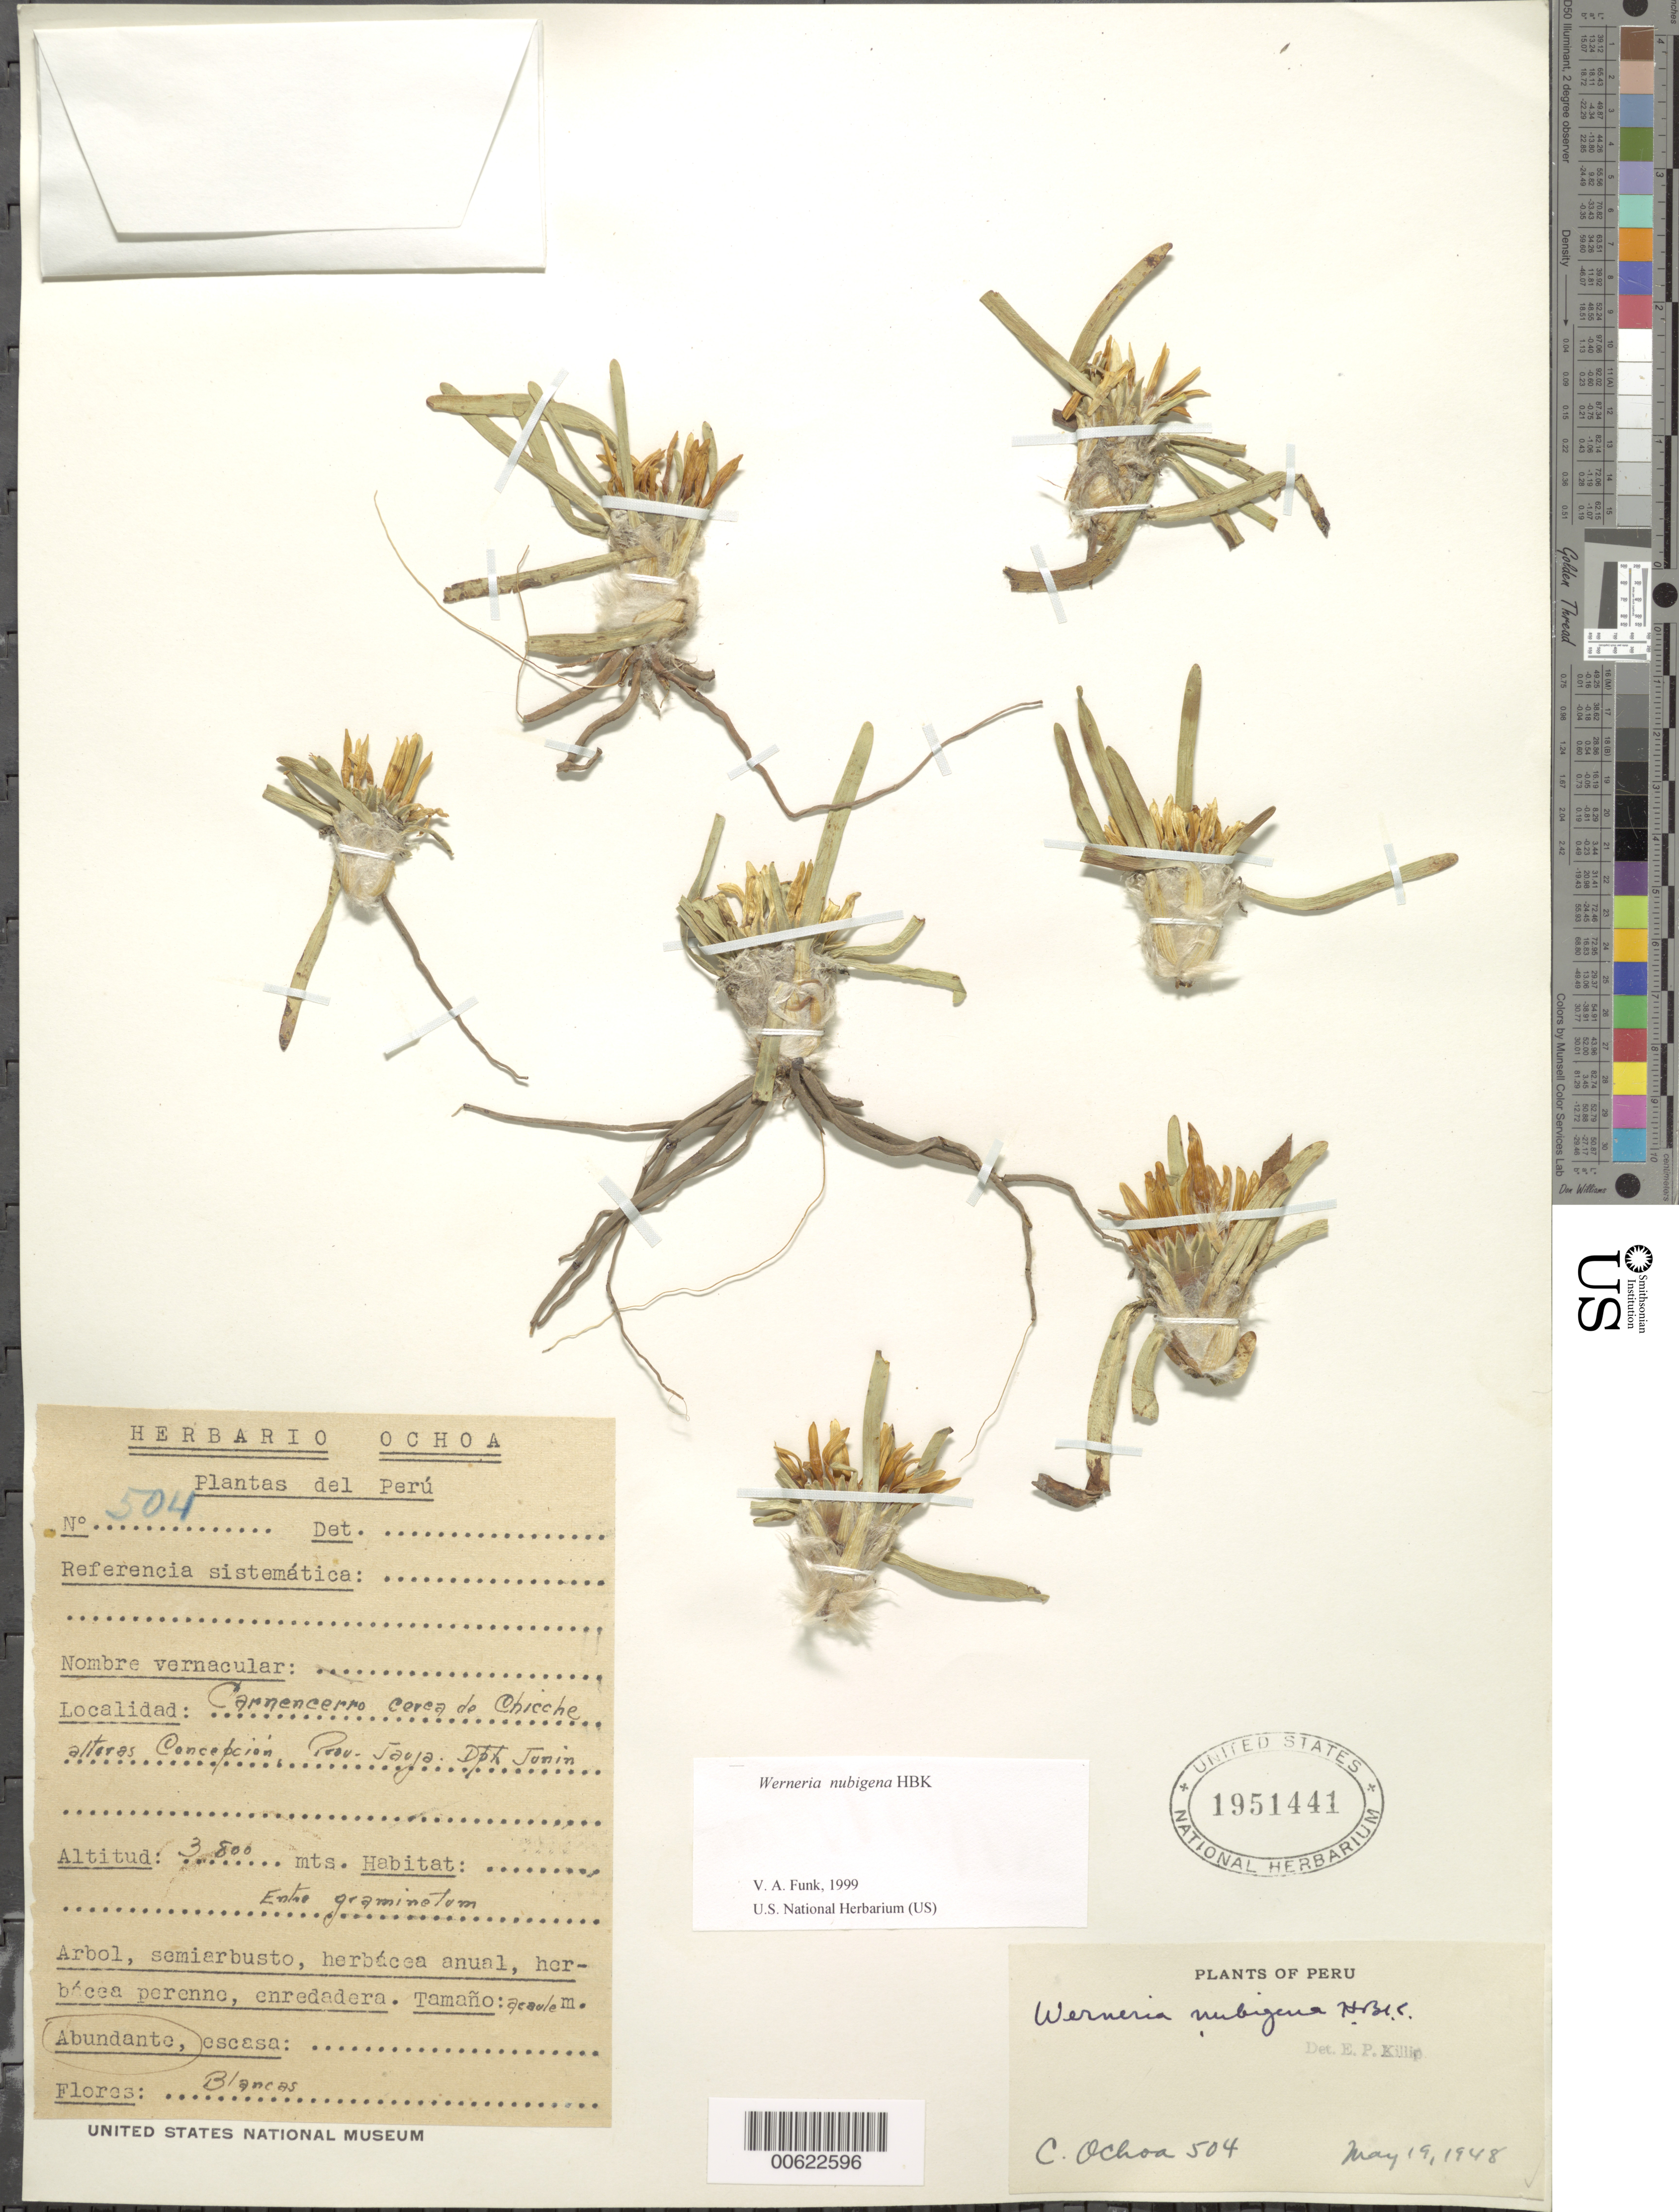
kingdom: Plantae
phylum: Tracheophyta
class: Magnoliopsida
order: Asterales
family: Asteraceae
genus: Werneria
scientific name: Werneria nubigena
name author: Kunth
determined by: Funk, Vicki A., (BOT), Smithsonian Institution - National Museum of Natural History (UNITED STATES)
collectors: C. M. Ochoa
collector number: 504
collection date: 1948-05-19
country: Peru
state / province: Junín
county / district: Jauja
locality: Carnencerro cerca do Chicche alteras Concepción.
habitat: Entre graminetum.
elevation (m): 3800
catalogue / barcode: US 1951441